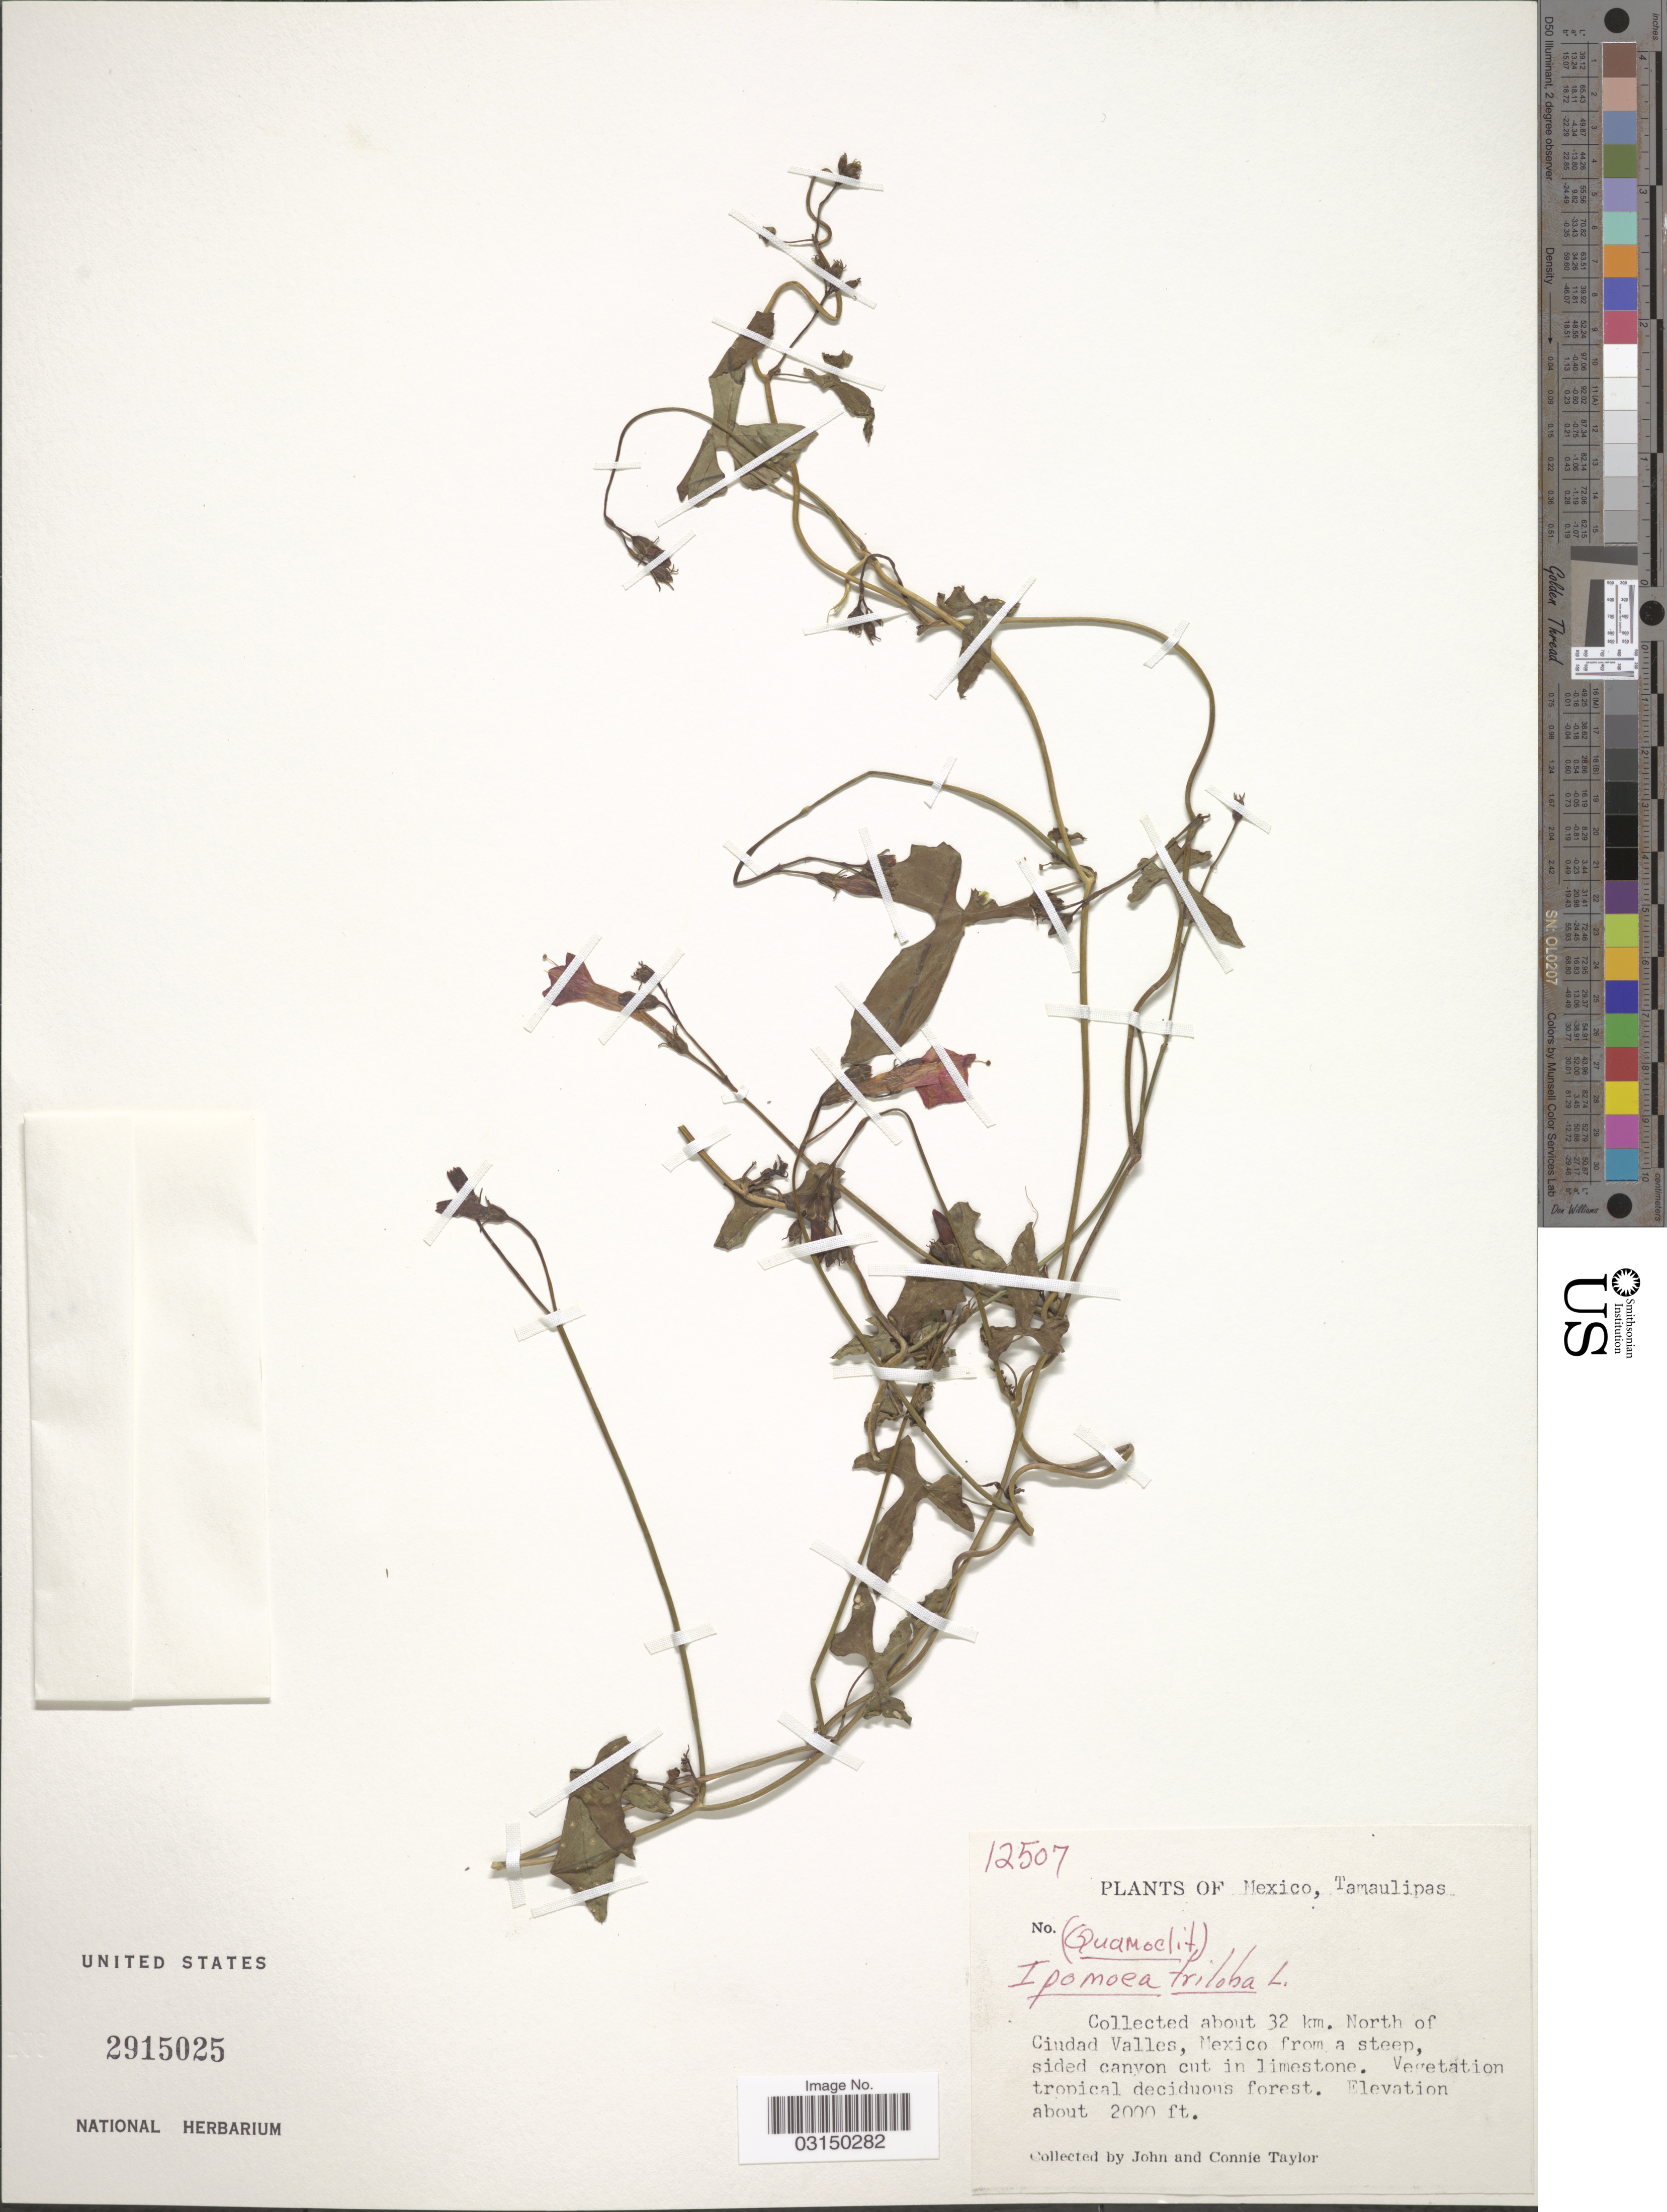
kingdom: Plantae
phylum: Tracheophyta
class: Magnoliopsida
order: Solanales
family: Convolvulaceae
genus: Ipomoea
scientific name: Ipomoea hederifolia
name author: L.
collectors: J. Taylor & C. Taylor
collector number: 12507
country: Mexico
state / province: Tamaulipas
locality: About 32 km. North of Ciudad Valles, Mexico from a steep, sided canyon cut in limestone.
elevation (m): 610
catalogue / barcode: US 2915025